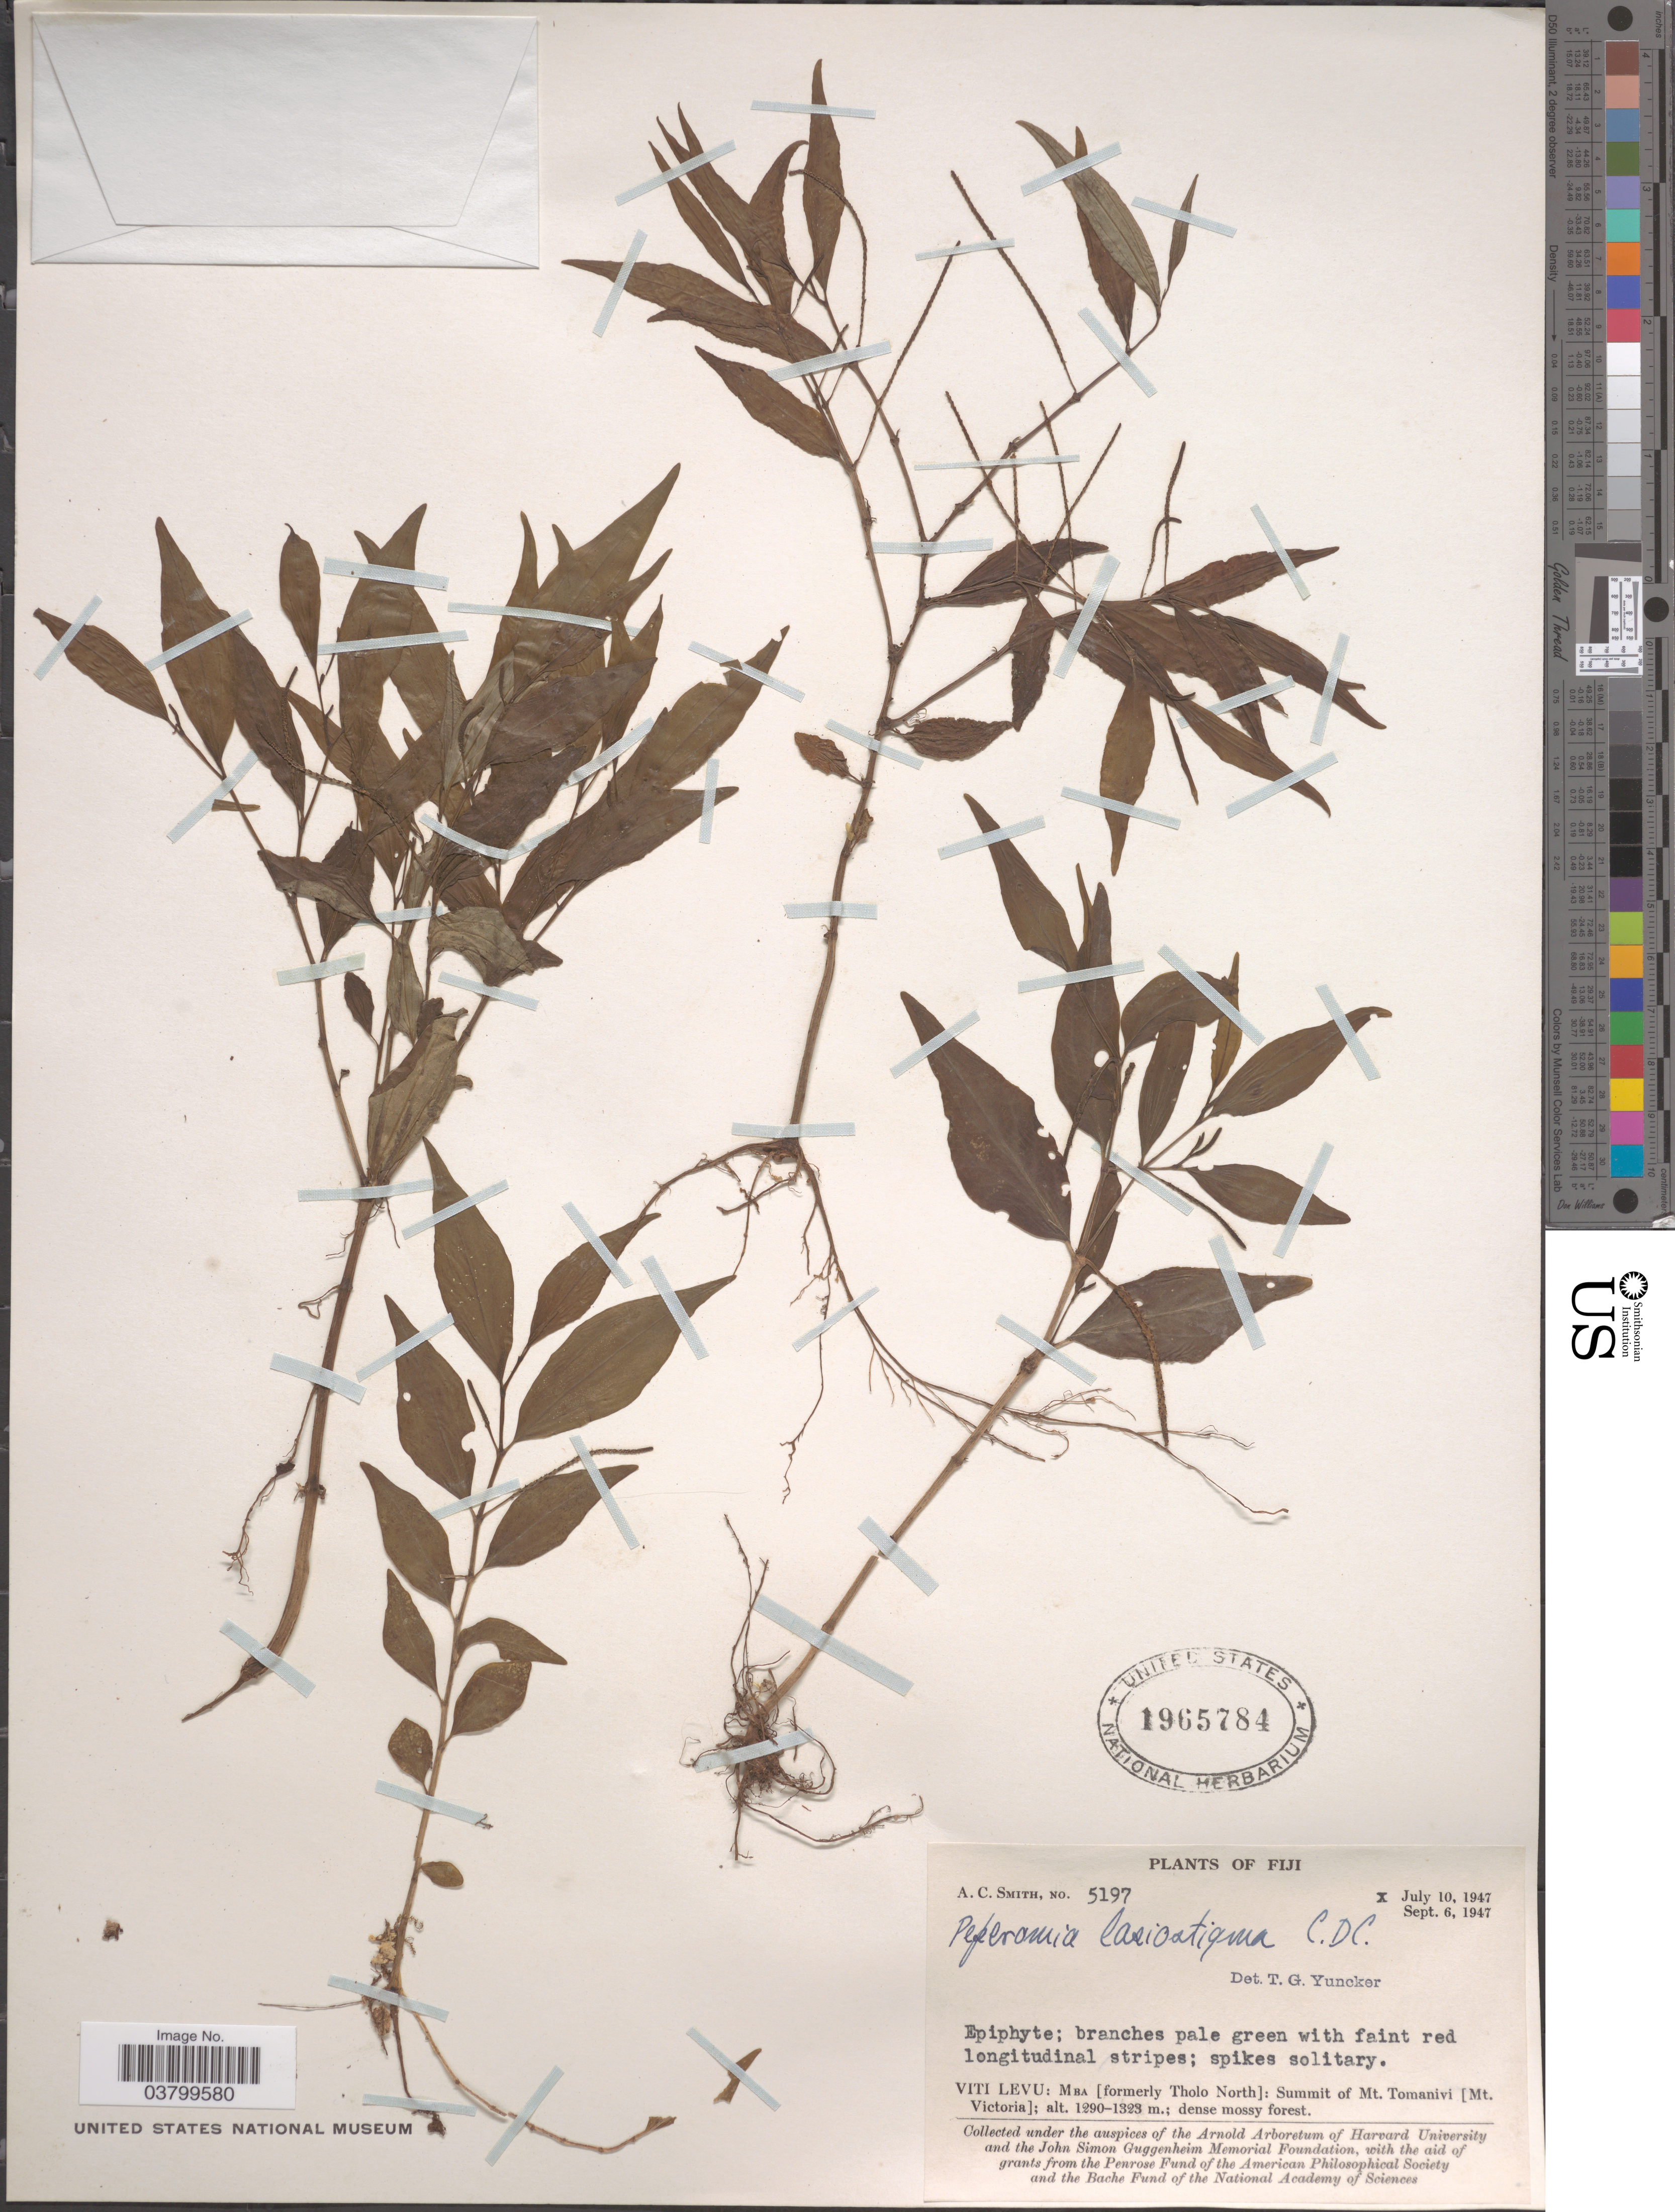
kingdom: Plantae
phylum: Tracheophyta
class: Magnoliopsida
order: Piperales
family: Piperaceae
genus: Peperomia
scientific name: Peperomia lasiostigma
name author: C. DC.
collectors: A. C. Smith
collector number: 5197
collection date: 1947-07-10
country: Fiji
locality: Viti Levu: Mba [formerly Tholo North]: Summit of Mt. Tomanivi [Mt. Victoria].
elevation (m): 1290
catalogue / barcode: US 1965784